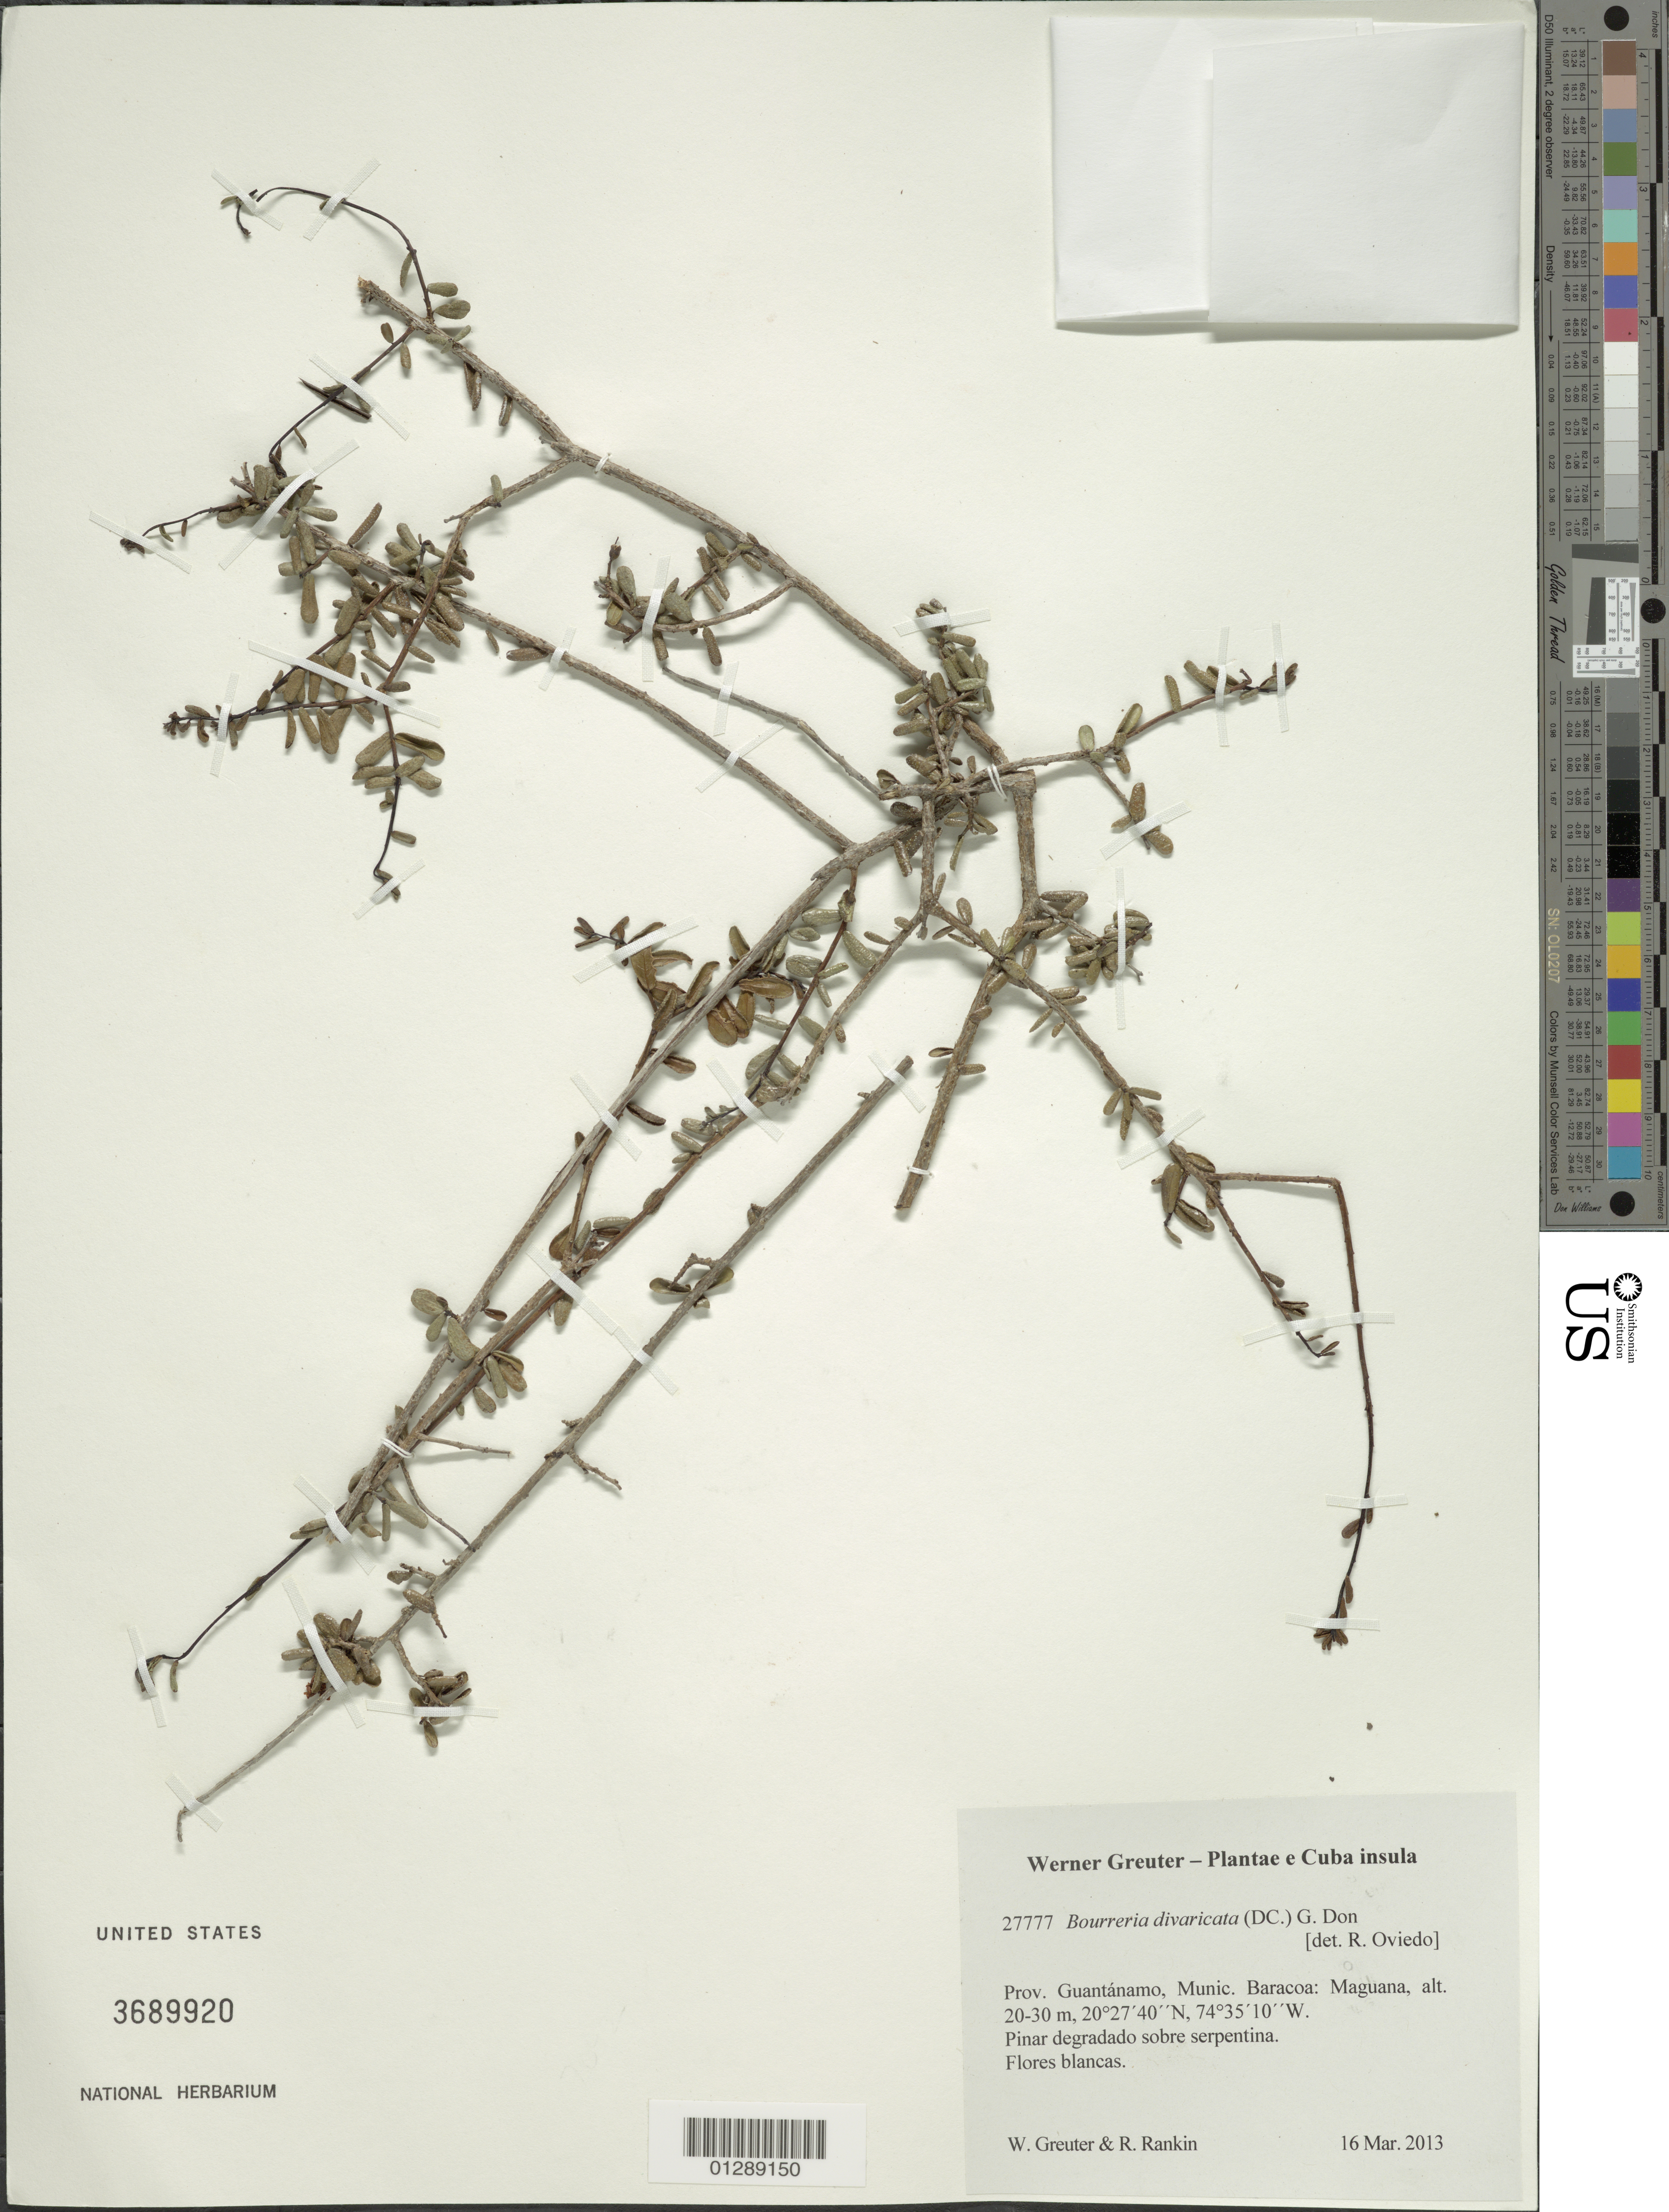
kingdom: Plantae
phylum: Tracheophyta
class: Magnoliopsida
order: Boraginales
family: Ehretiaceae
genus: Bourreria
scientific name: Bourreria divaricata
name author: (DC.) G. Don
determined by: Oviedo, R.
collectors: W. R. Greuter & R. Rankin Rodriguez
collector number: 27777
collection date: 2013-03-16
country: Cuba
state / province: Guantanamo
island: Cuba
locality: Munic. Baracoa: Maguana.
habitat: Pinar degradado sobre serpentina.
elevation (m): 20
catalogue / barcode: US 3689920